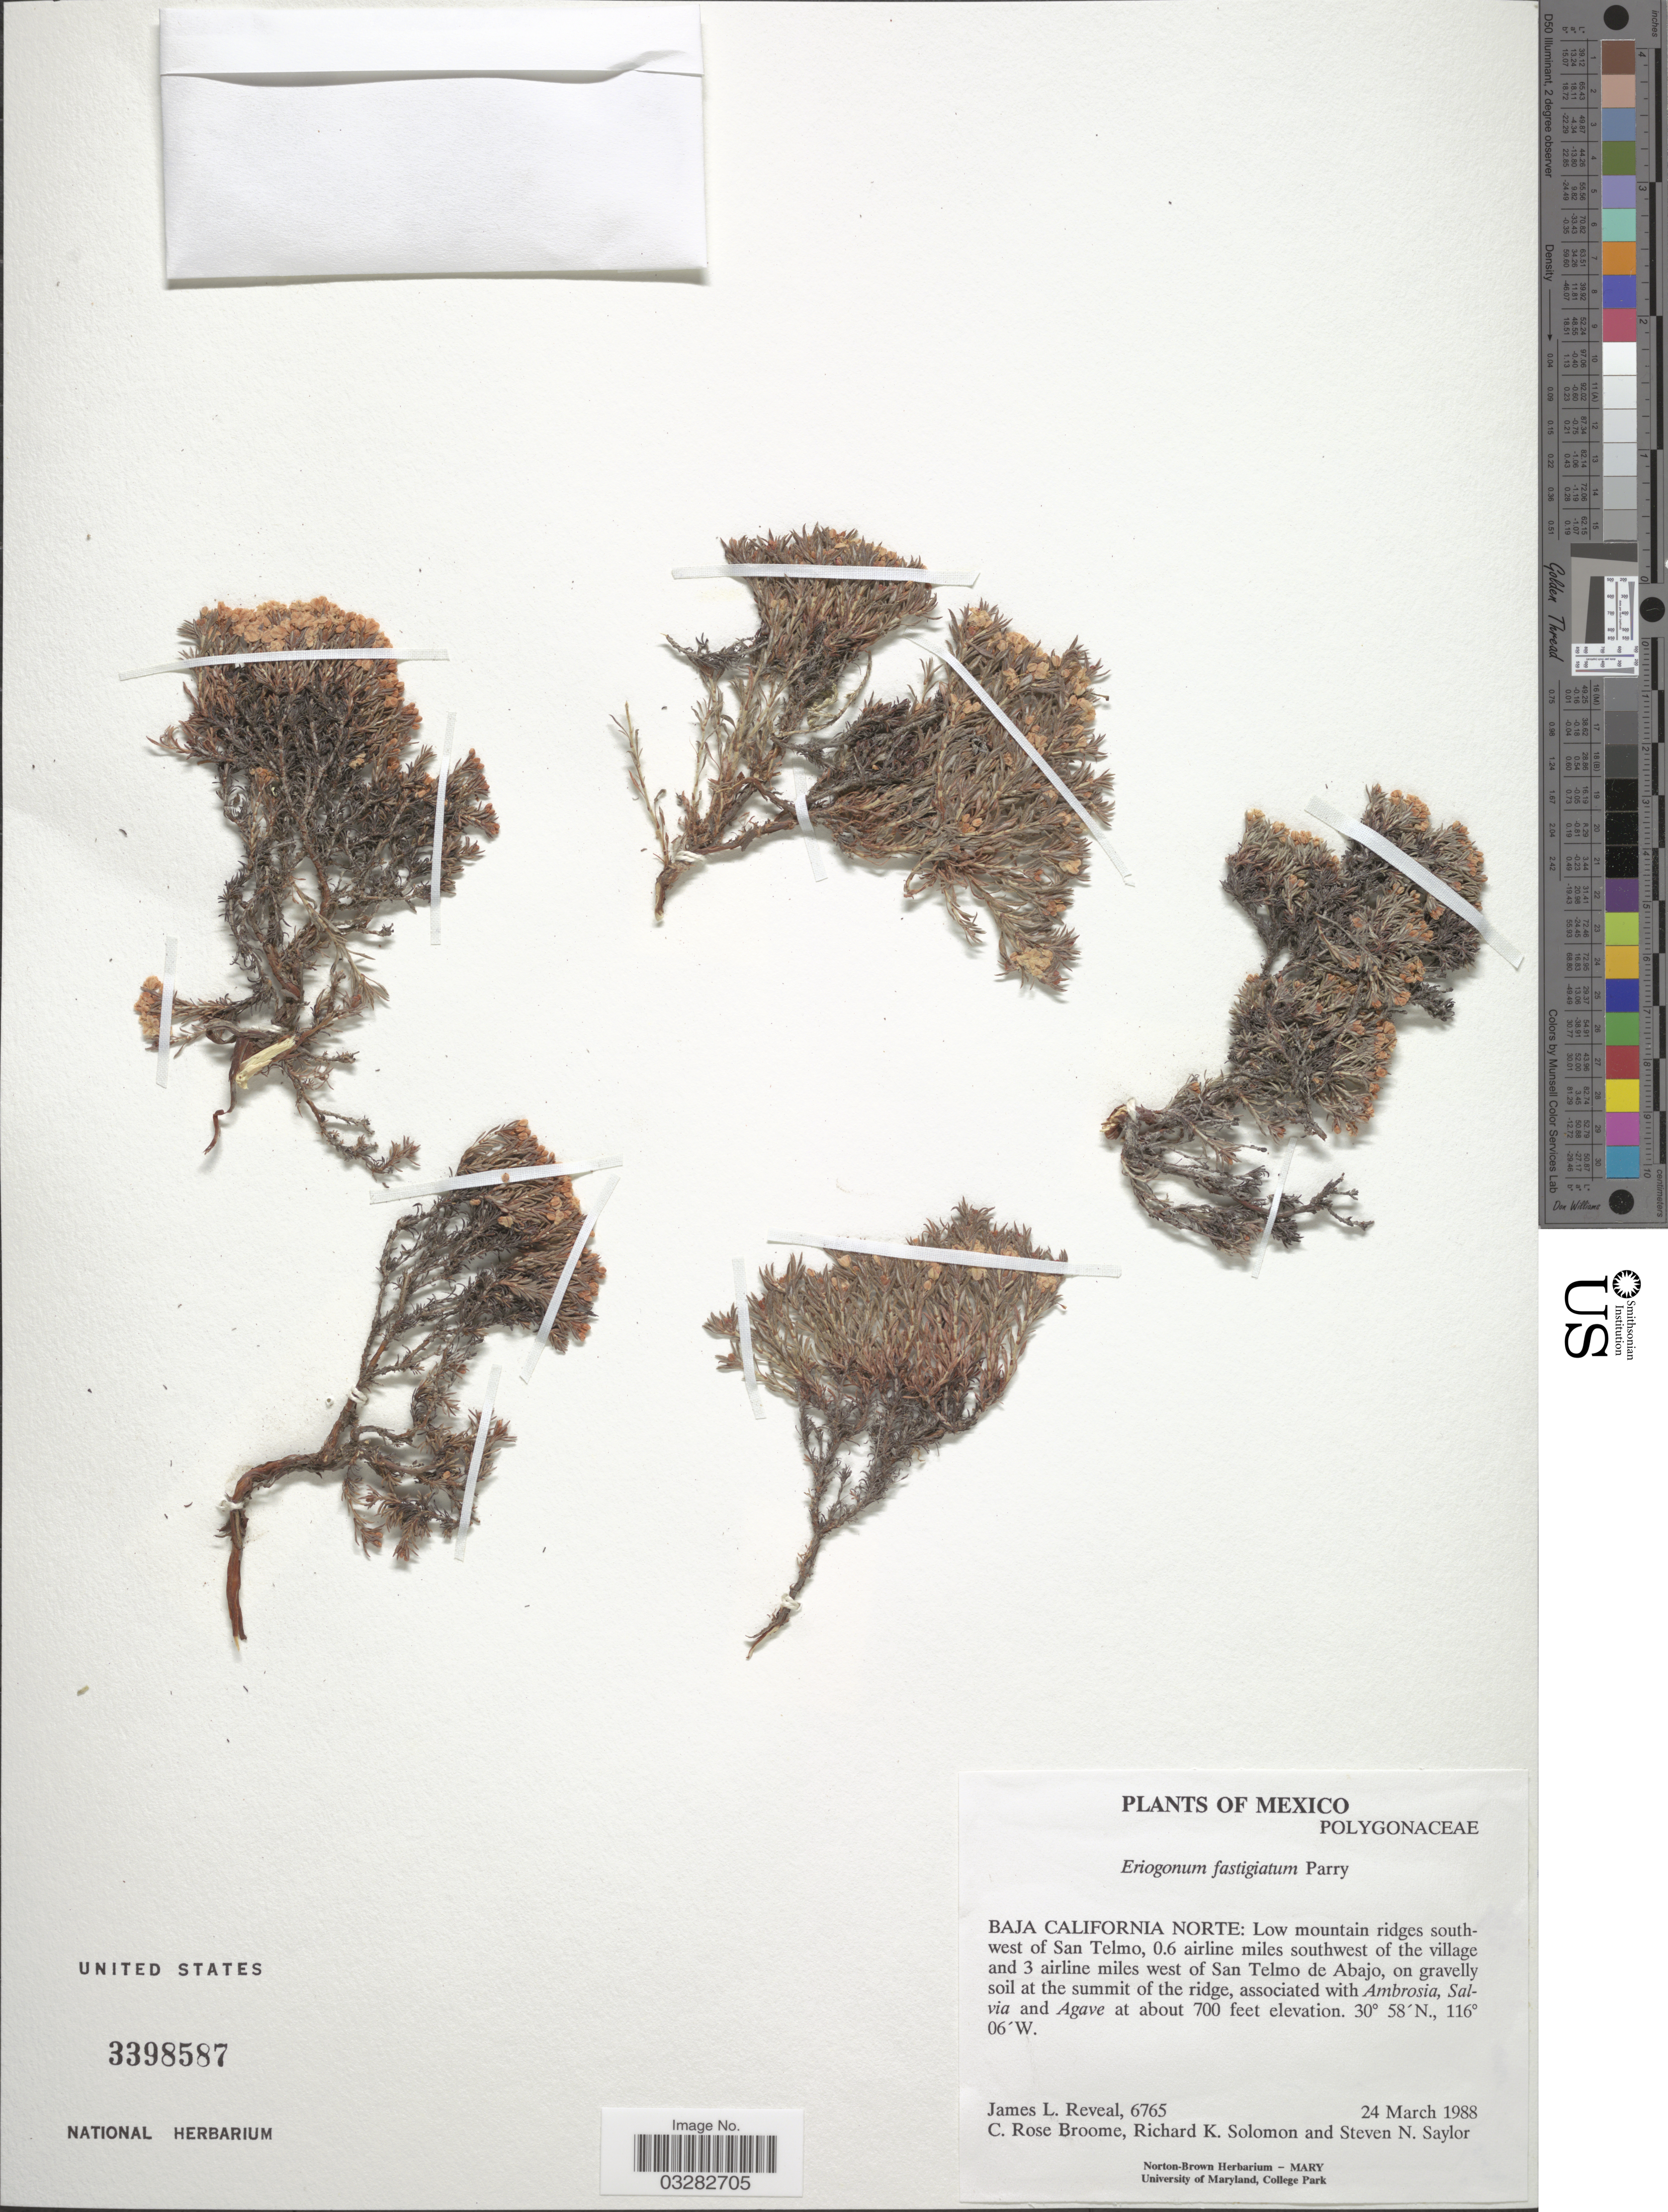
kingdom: Plantae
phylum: Tracheophyta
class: Magnoliopsida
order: Caryophyllales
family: Polygonaceae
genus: Eriogonum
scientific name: Eriogonum fastigiatum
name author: Parry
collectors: J. L. Reveal, C. R. Broome, R. Solomon & S. Saylor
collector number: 6765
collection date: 1988-03-24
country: Mexico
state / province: Baja California Norte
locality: Low mountain ridges south-west of San Telmo, 0.6 airline miles southwest of the village and 3 airline miles west of San Telmo de Abajo, on gravelly soil at the summit of the ridge.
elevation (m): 213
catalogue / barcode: US 3398587